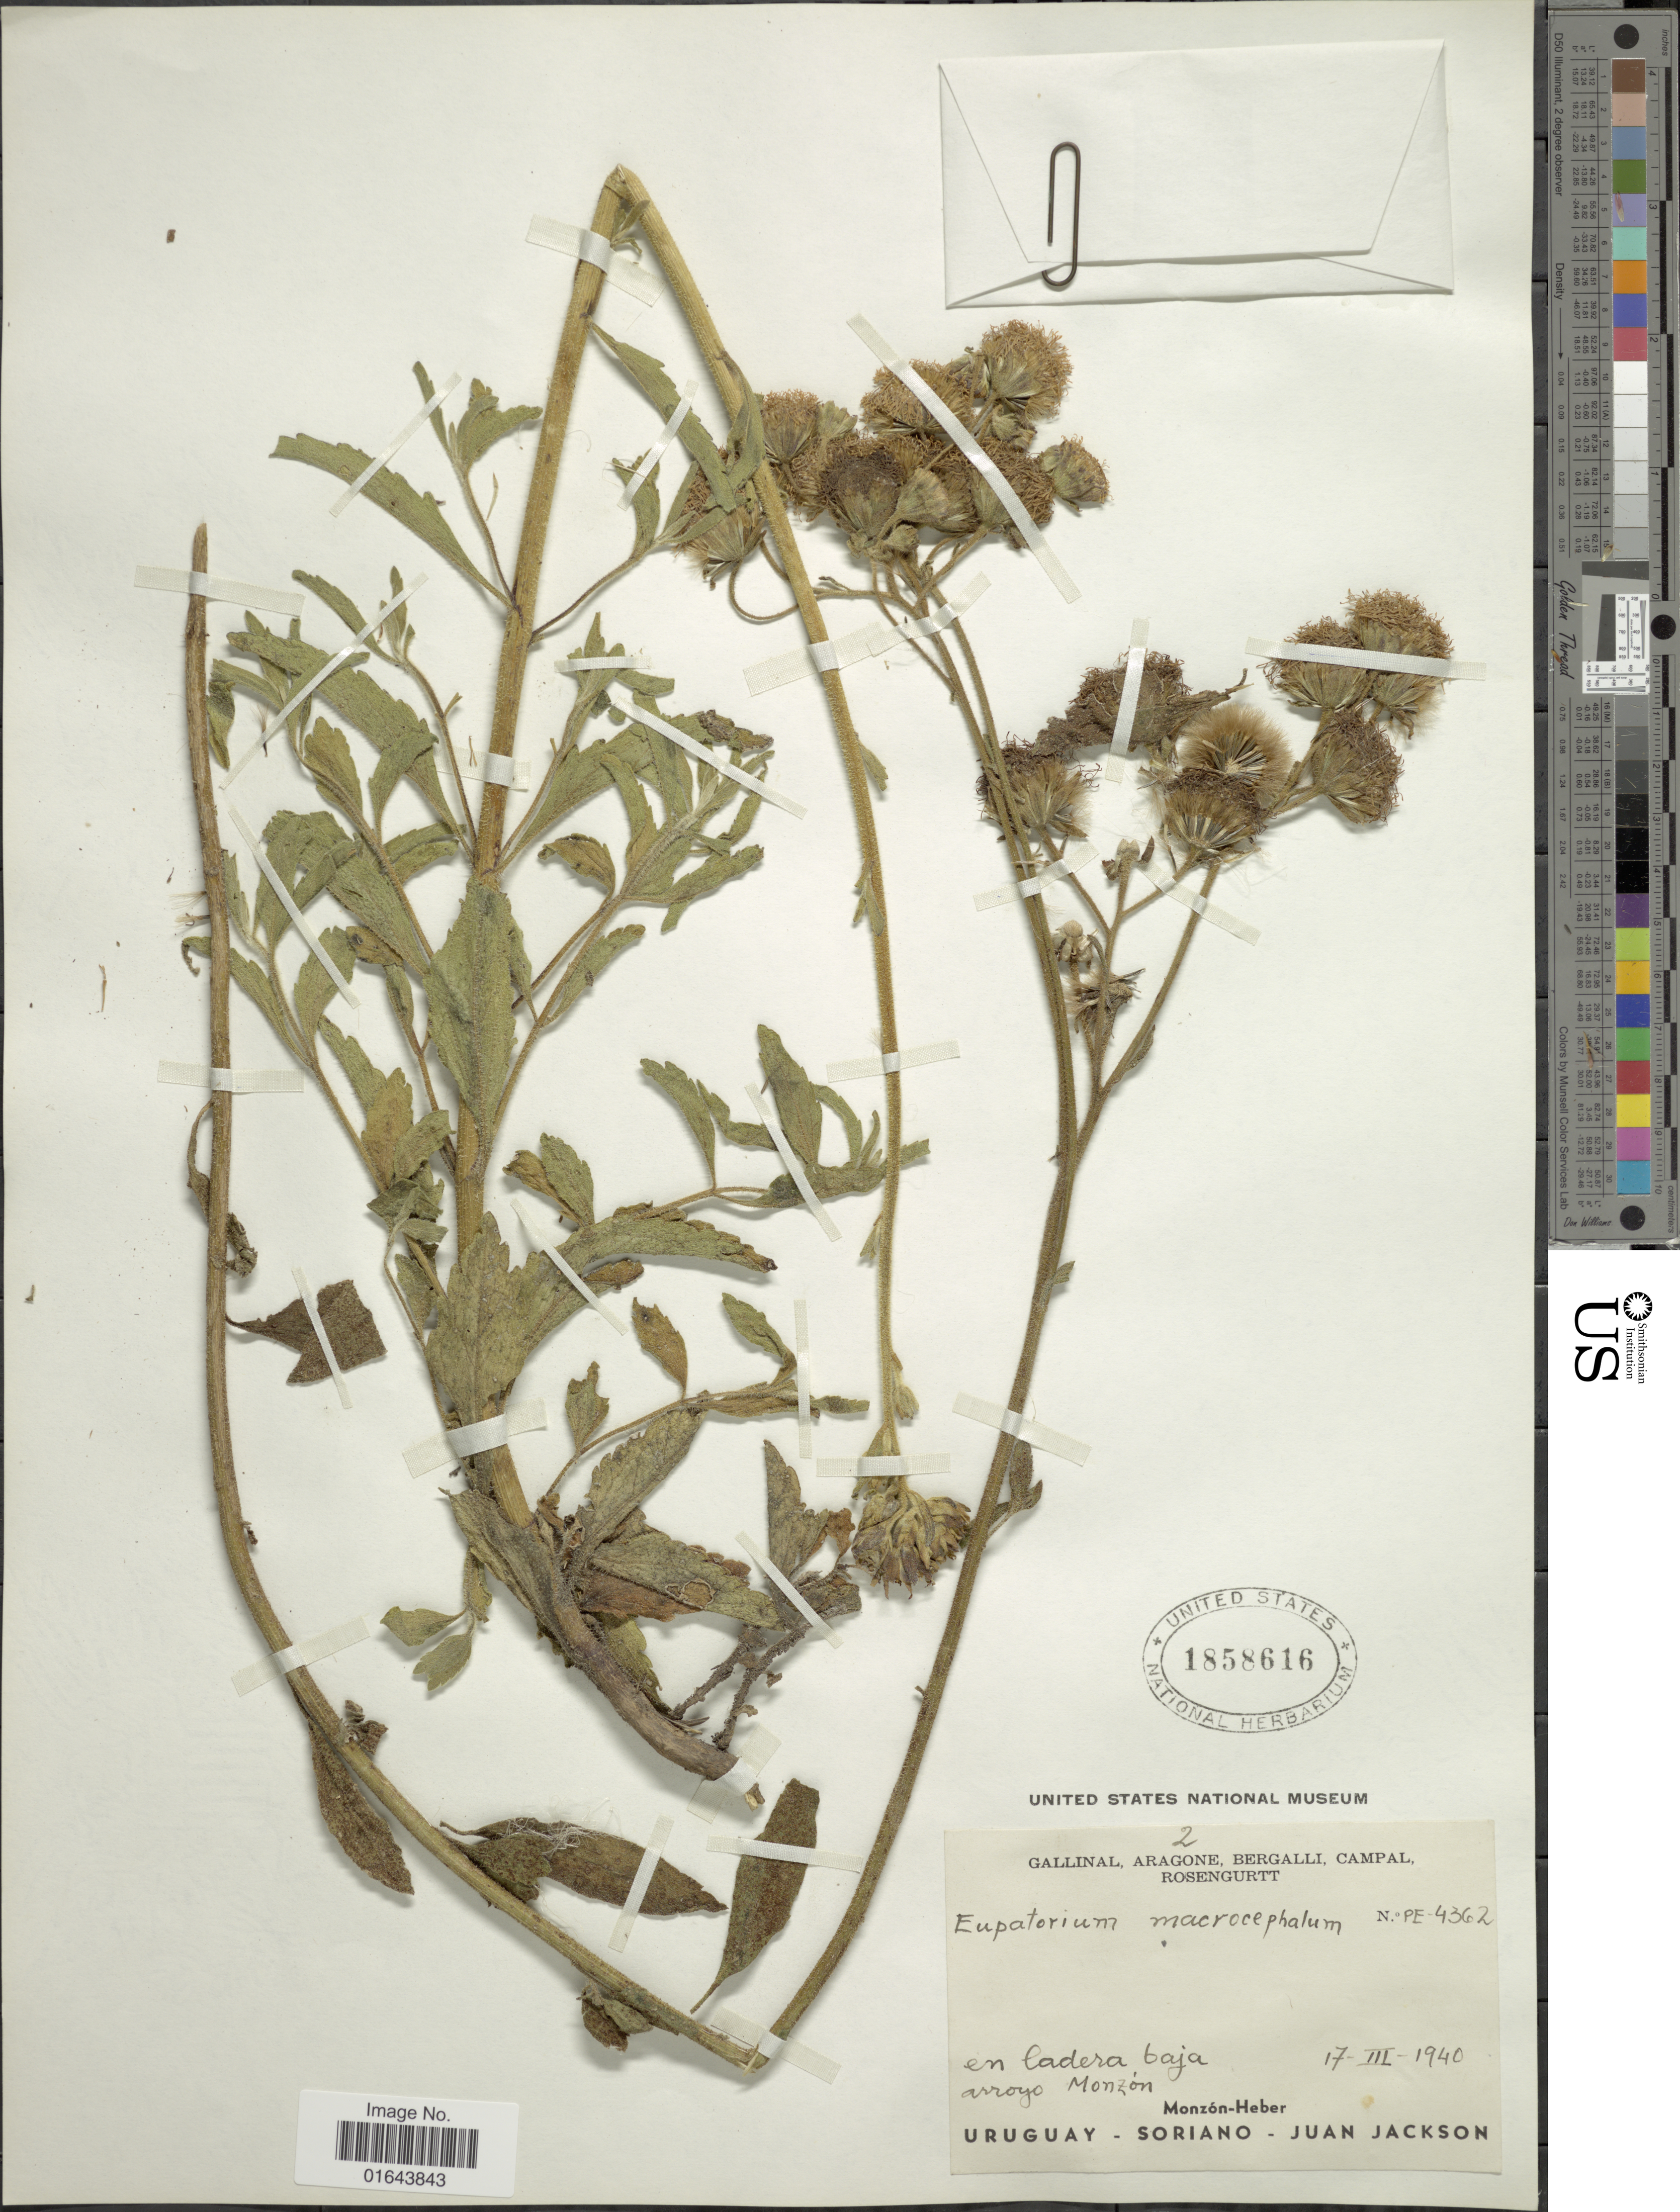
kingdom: Plantae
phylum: Tracheophyta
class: Magnoliopsida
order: Asterales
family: Asteraceae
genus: Campuloclinium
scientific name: Campuloclinium macrocephalum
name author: (Less.) DC.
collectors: -. Gallinal, -- Aragone, -- Bergalli, -- Campal & Rosengurtt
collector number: PE-4362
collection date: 1940-03-17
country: Uruguay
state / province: Soriano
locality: En Cadera baja, arroyo Monzón. Monzón-Heber. Uruguay - Soriano - Juan Jackson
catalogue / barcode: US 1858616